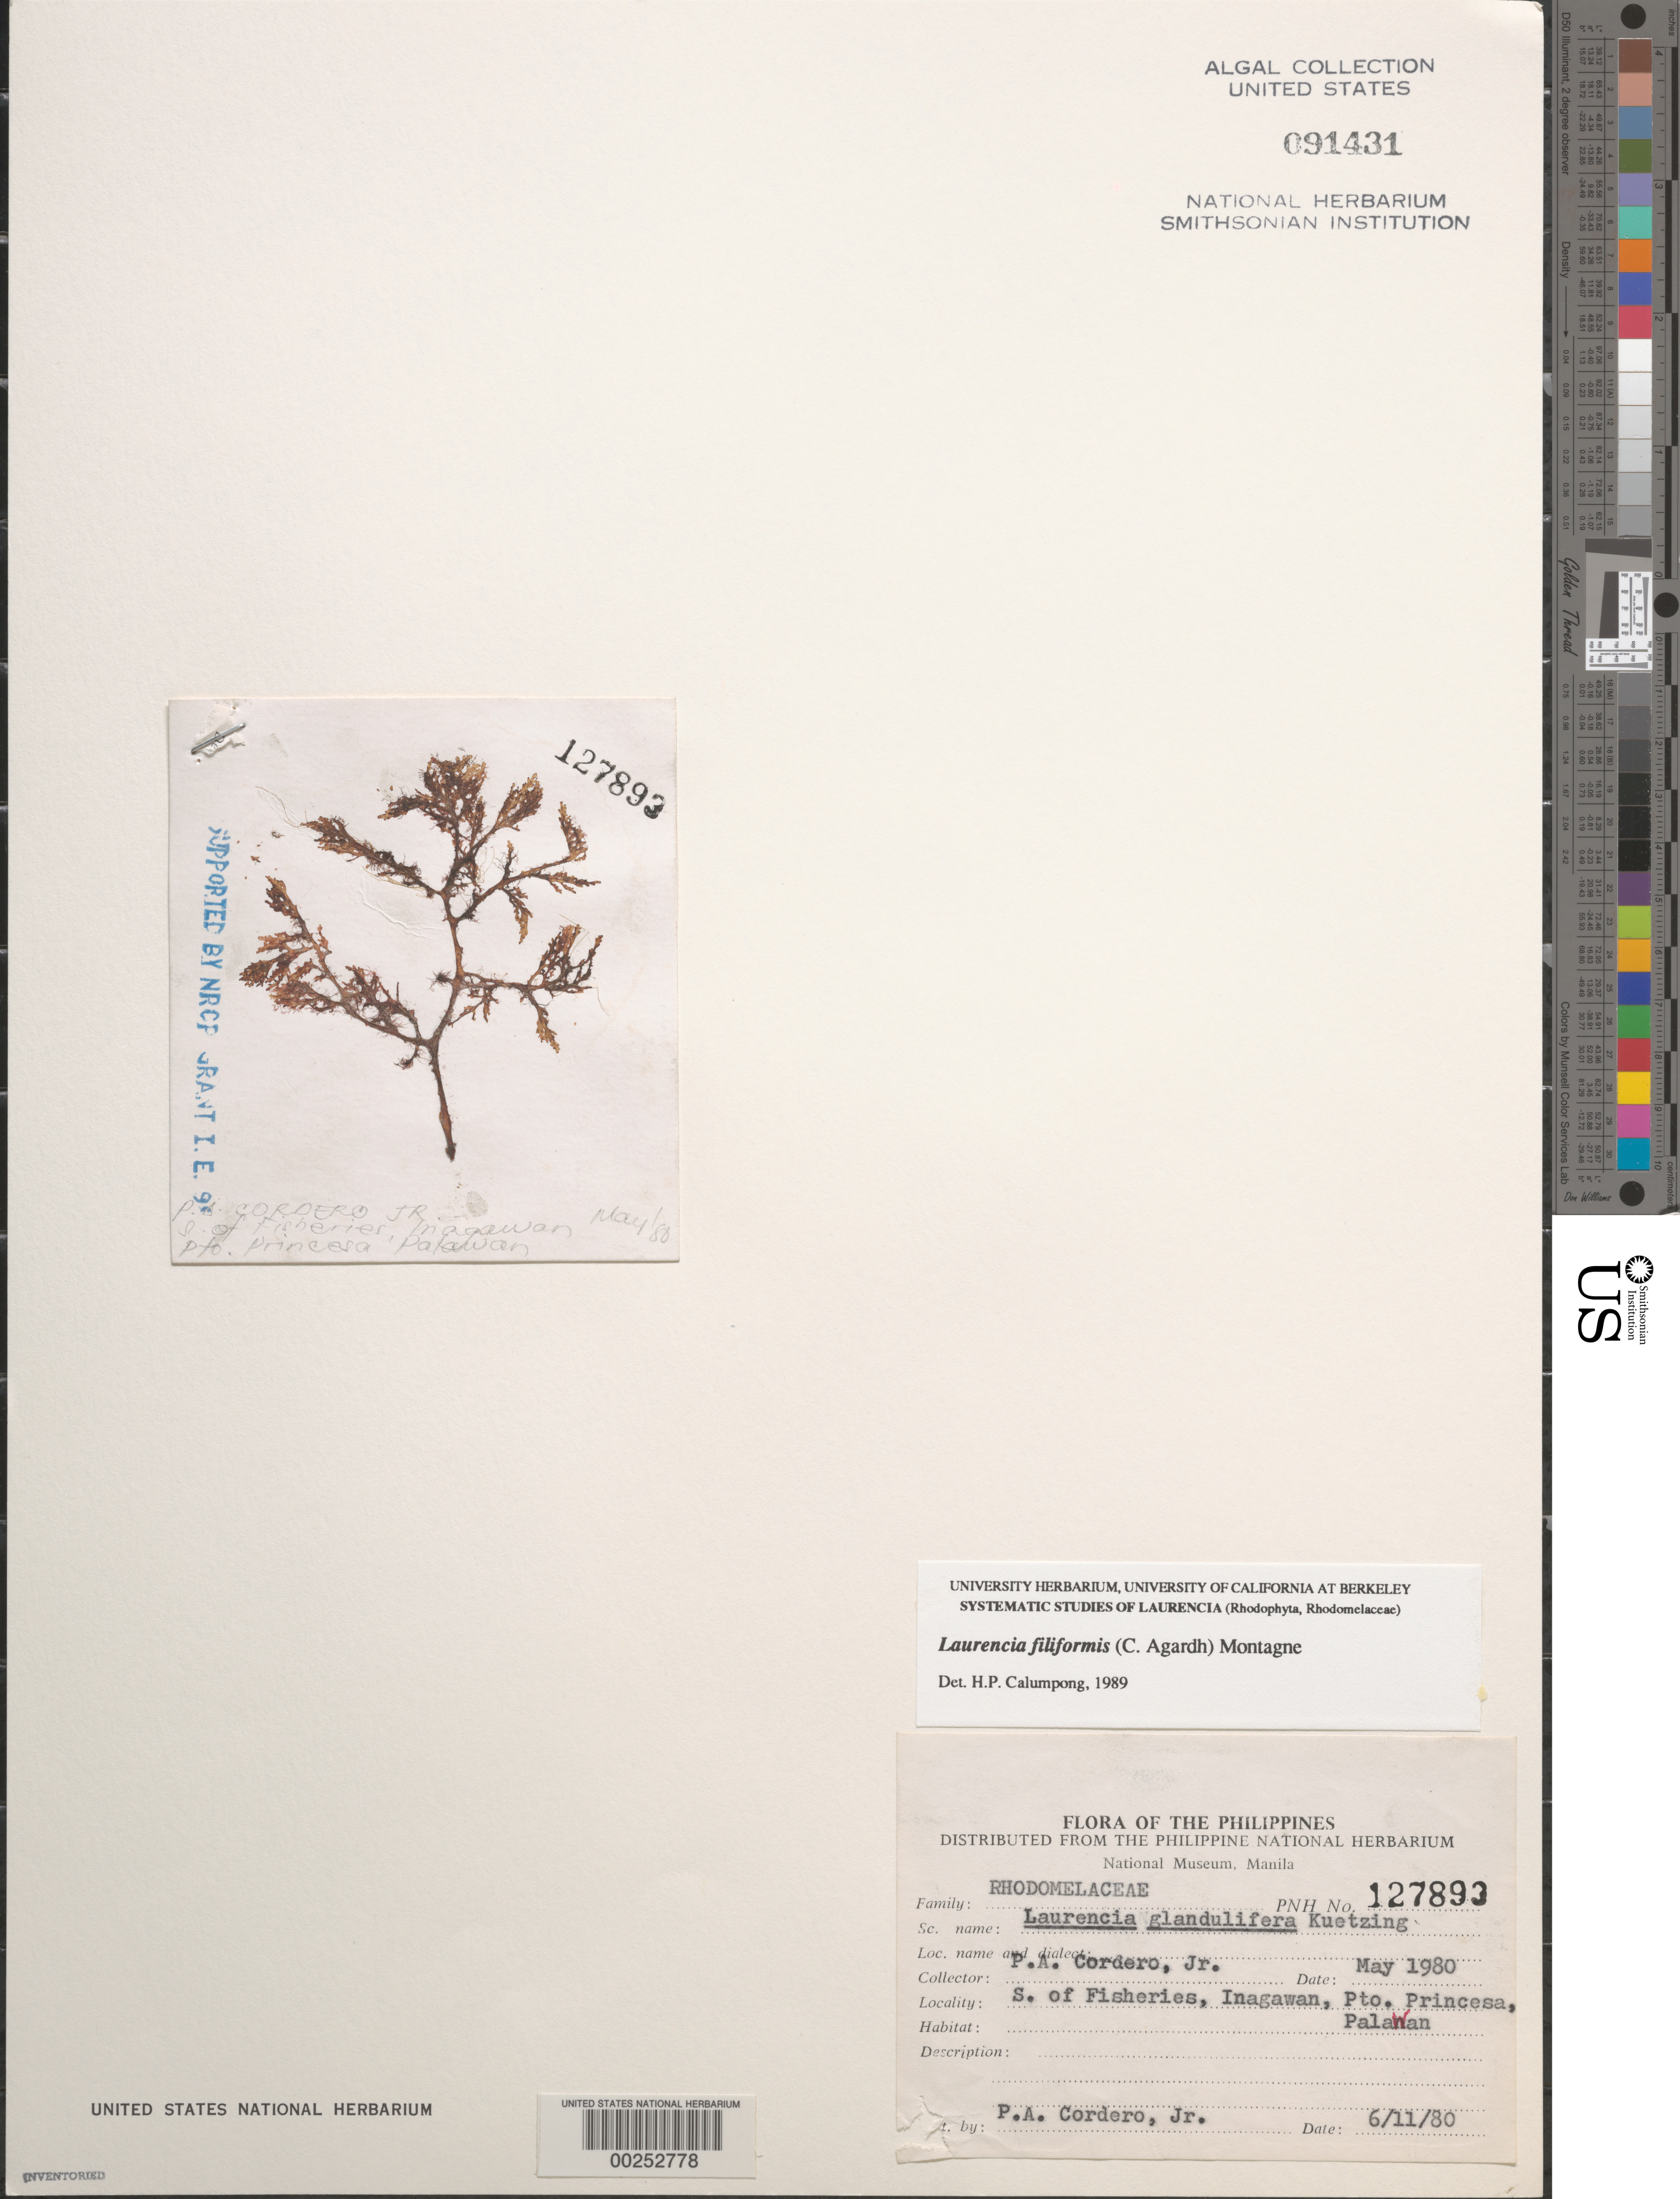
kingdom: Plantae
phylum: Rhodophyta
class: Florideophyceae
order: Ceramiales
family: Rhodomelaceae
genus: Laurencia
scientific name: Laurencia filiformis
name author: (C. Agardh) Mont.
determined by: Calumpong, H. P.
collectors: P. A. Cordero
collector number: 127893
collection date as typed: May 1980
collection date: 1980-05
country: Philippines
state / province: Mimaropa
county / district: Palawan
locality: Inagawan, puerto princesa, south of fisheries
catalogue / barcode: US 91431